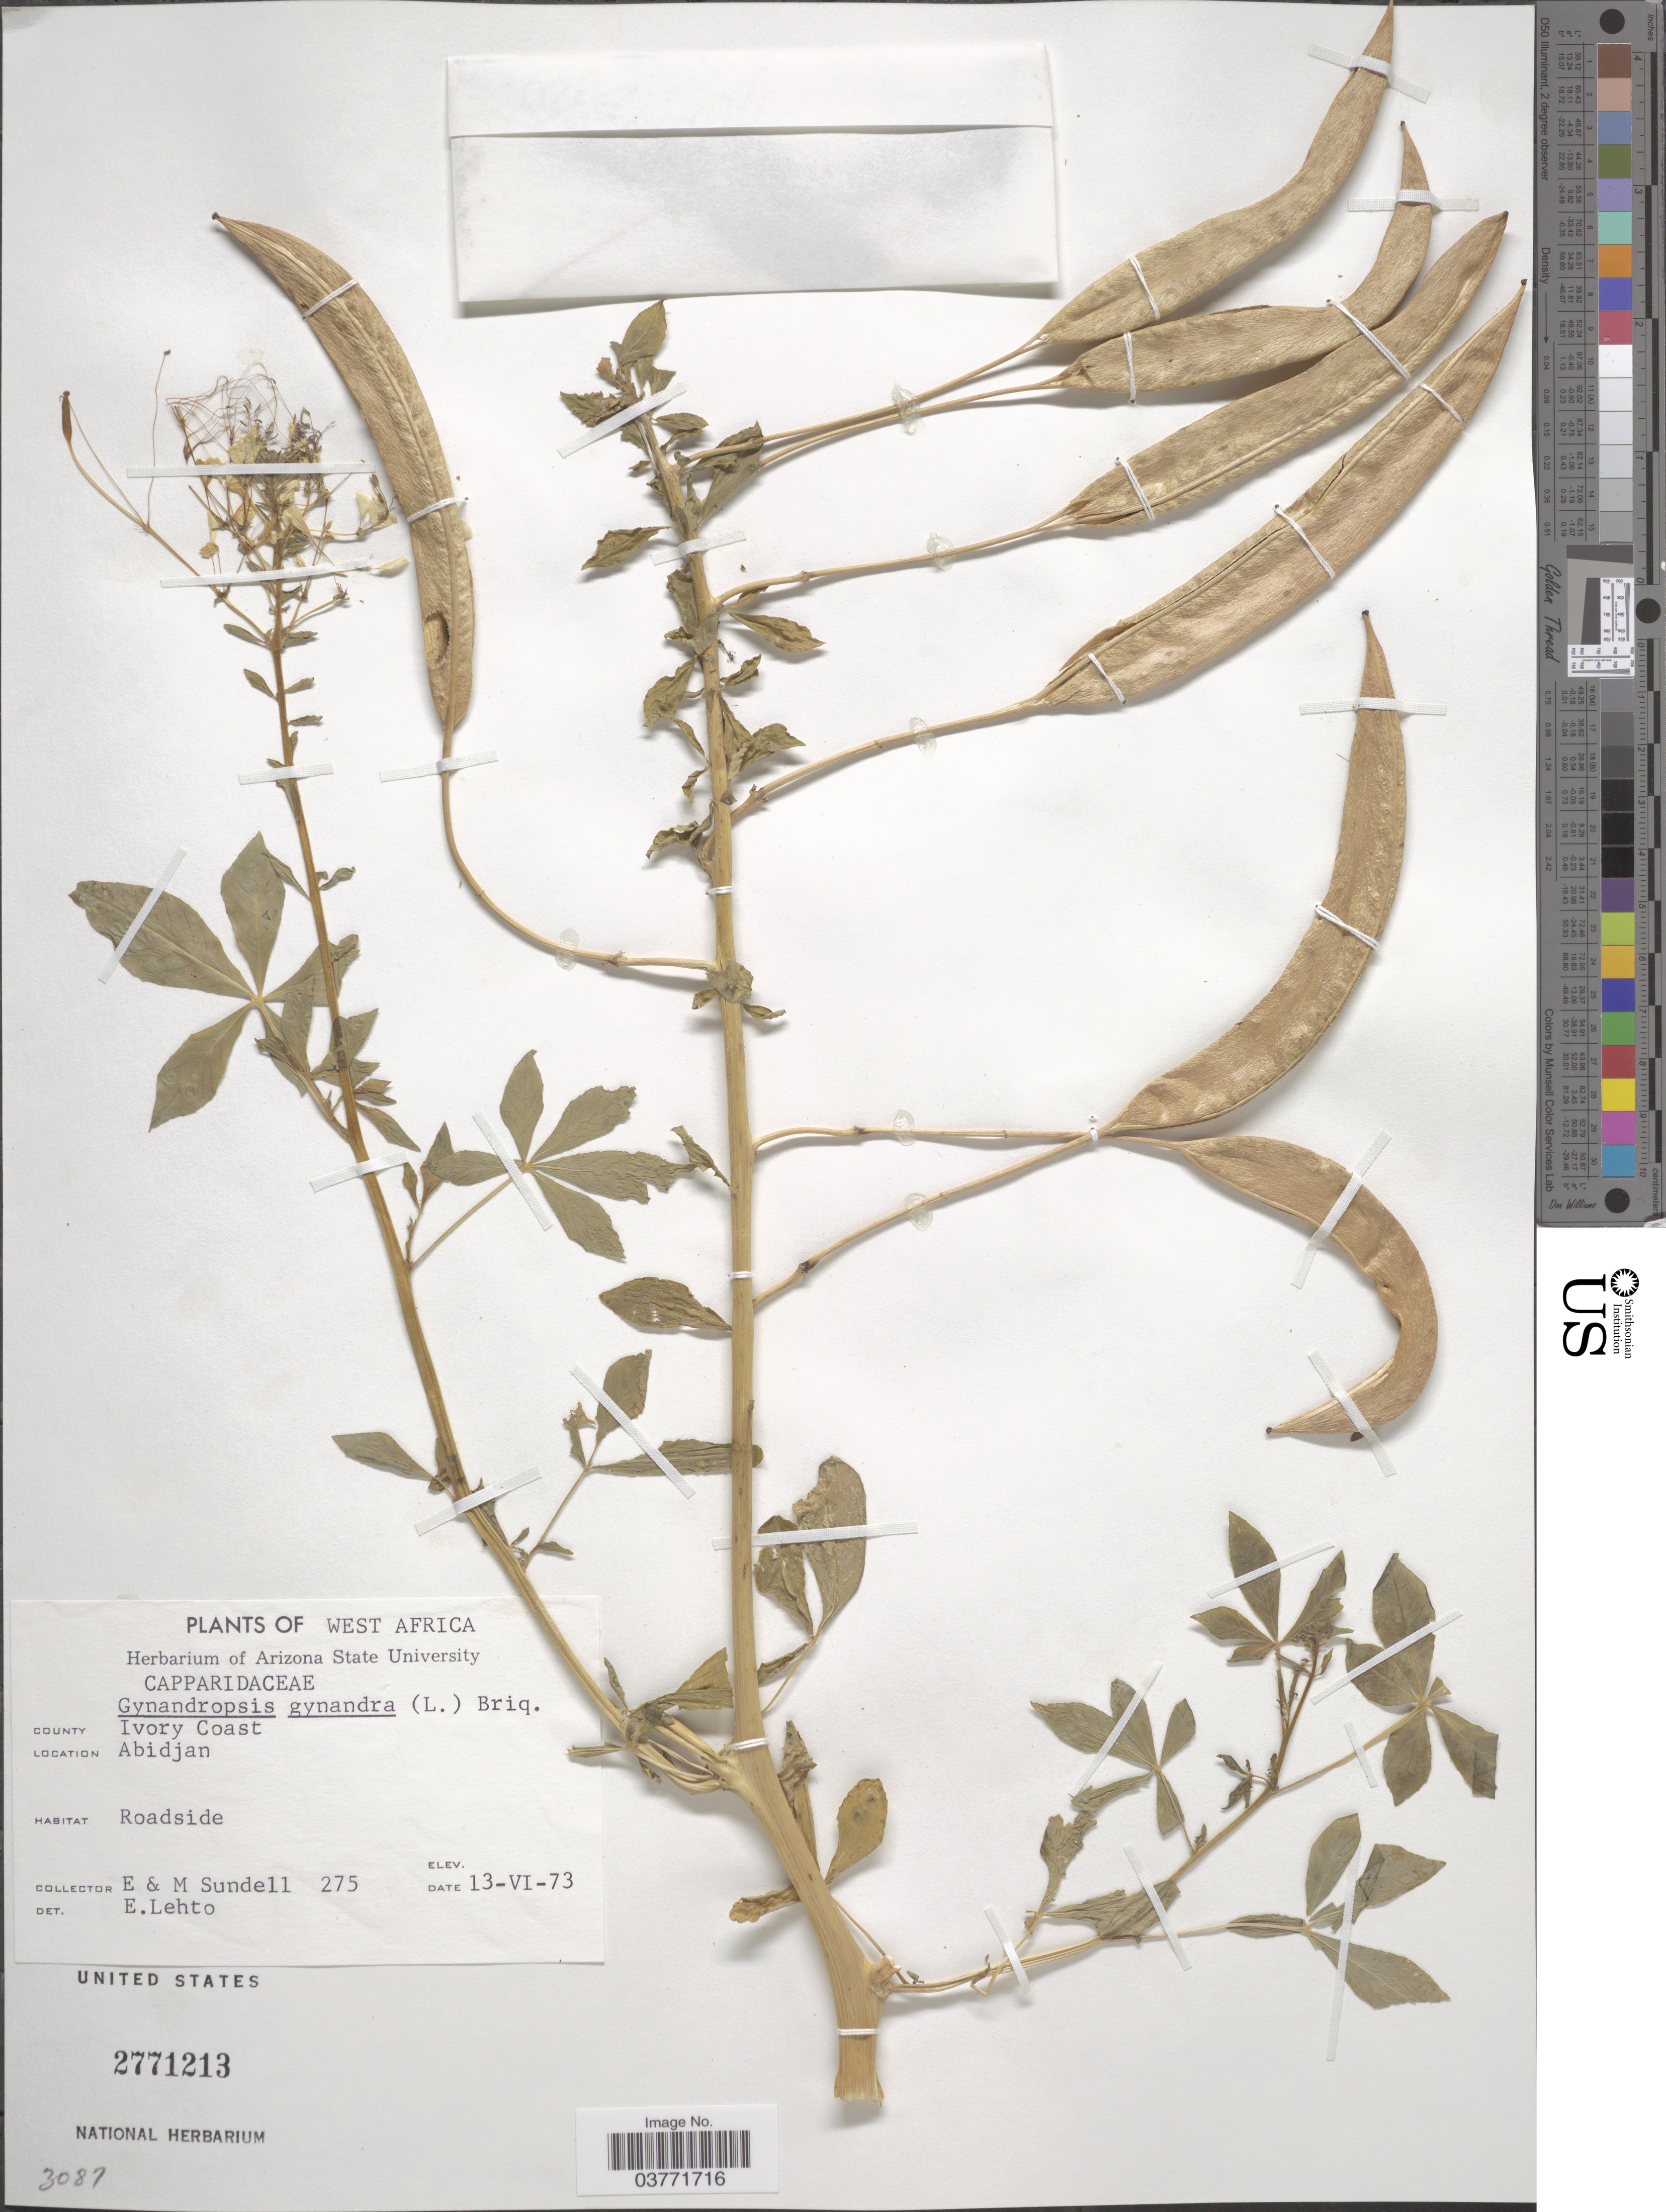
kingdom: Plantae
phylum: Tracheophyta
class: Magnoliopsida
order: Brassicales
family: Cleomaceae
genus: Gynandropsis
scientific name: Gynandropsis gynandra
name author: (L.) Briq.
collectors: E. Sundell & M. Sundell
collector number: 275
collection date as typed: Transcribed d/m/y: 13/6/73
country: Ivory Coast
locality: West Africa. County Ivory Coast. Abidjan.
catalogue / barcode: US 2771213